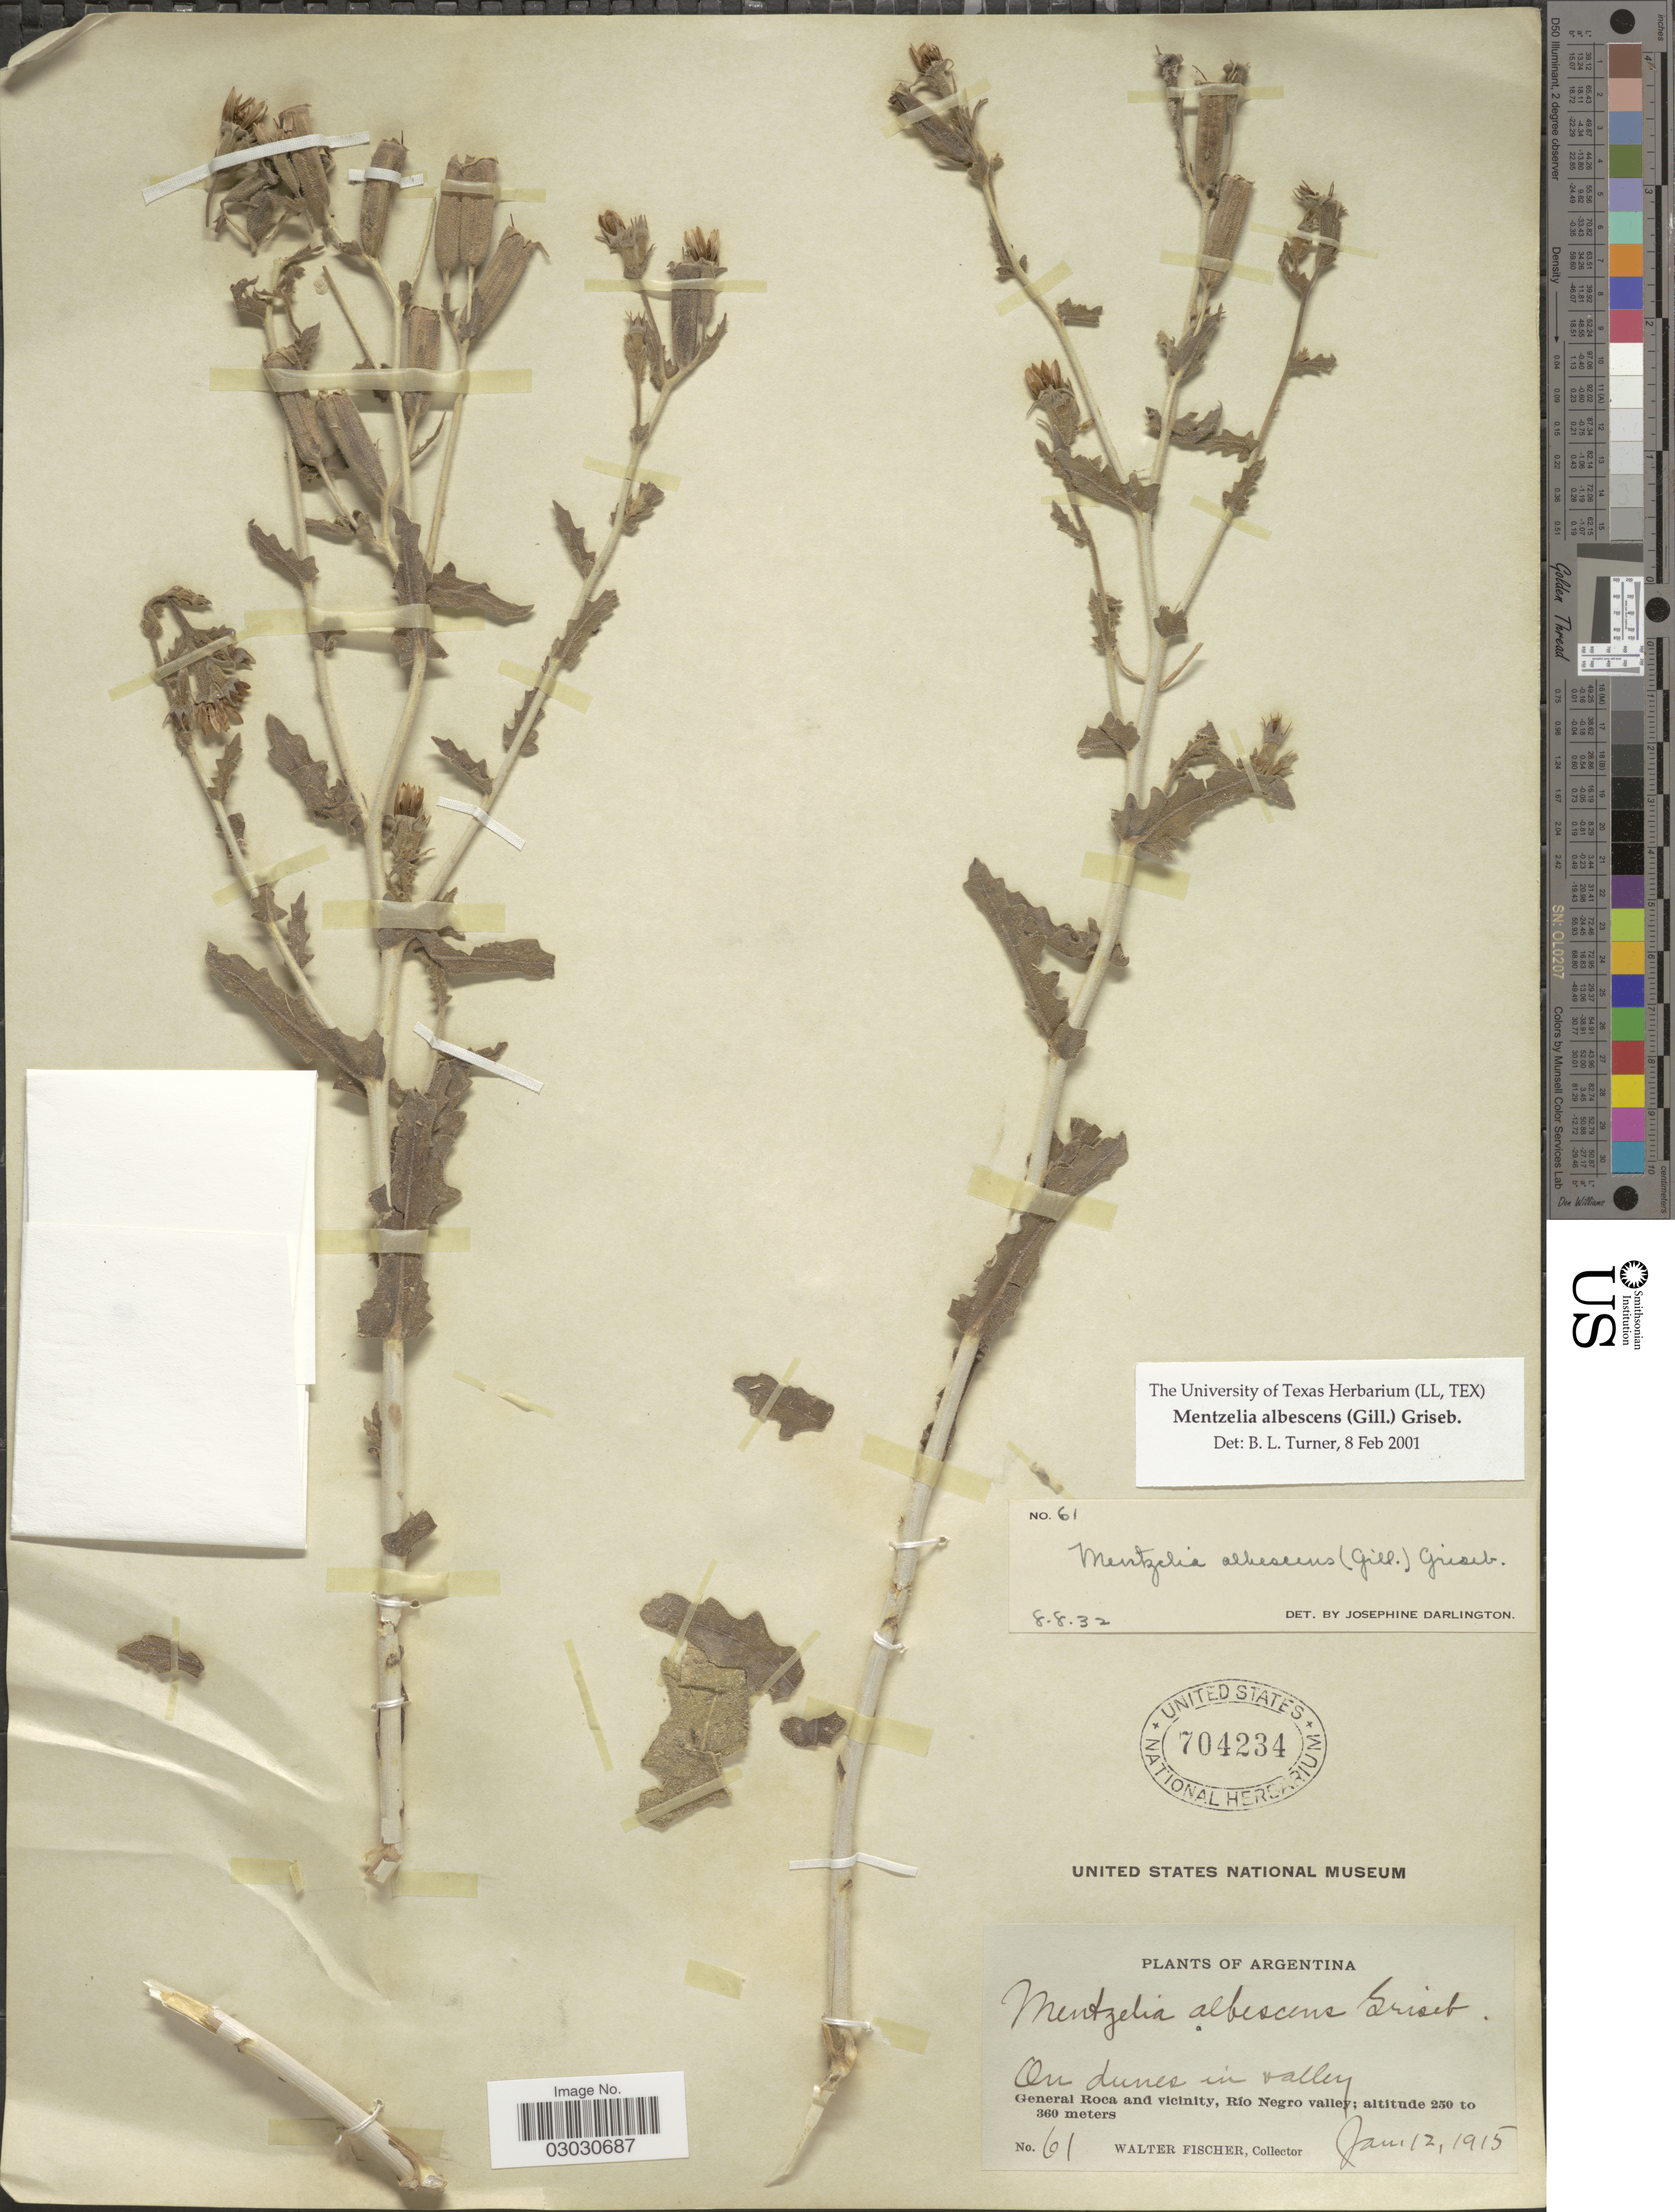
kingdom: Plantae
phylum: Tracheophyta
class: Magnoliopsida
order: Cornales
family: Loasaceae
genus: Mentzelia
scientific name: Mentzelia albescens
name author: (Gillies ex Arn.) Griseb.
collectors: W. Fischer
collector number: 61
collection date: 1915-01-12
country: Argentina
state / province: Rio Negro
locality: On dunes in valley. General Roca and vicinity, Río Negro valley.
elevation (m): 250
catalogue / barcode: US 704234